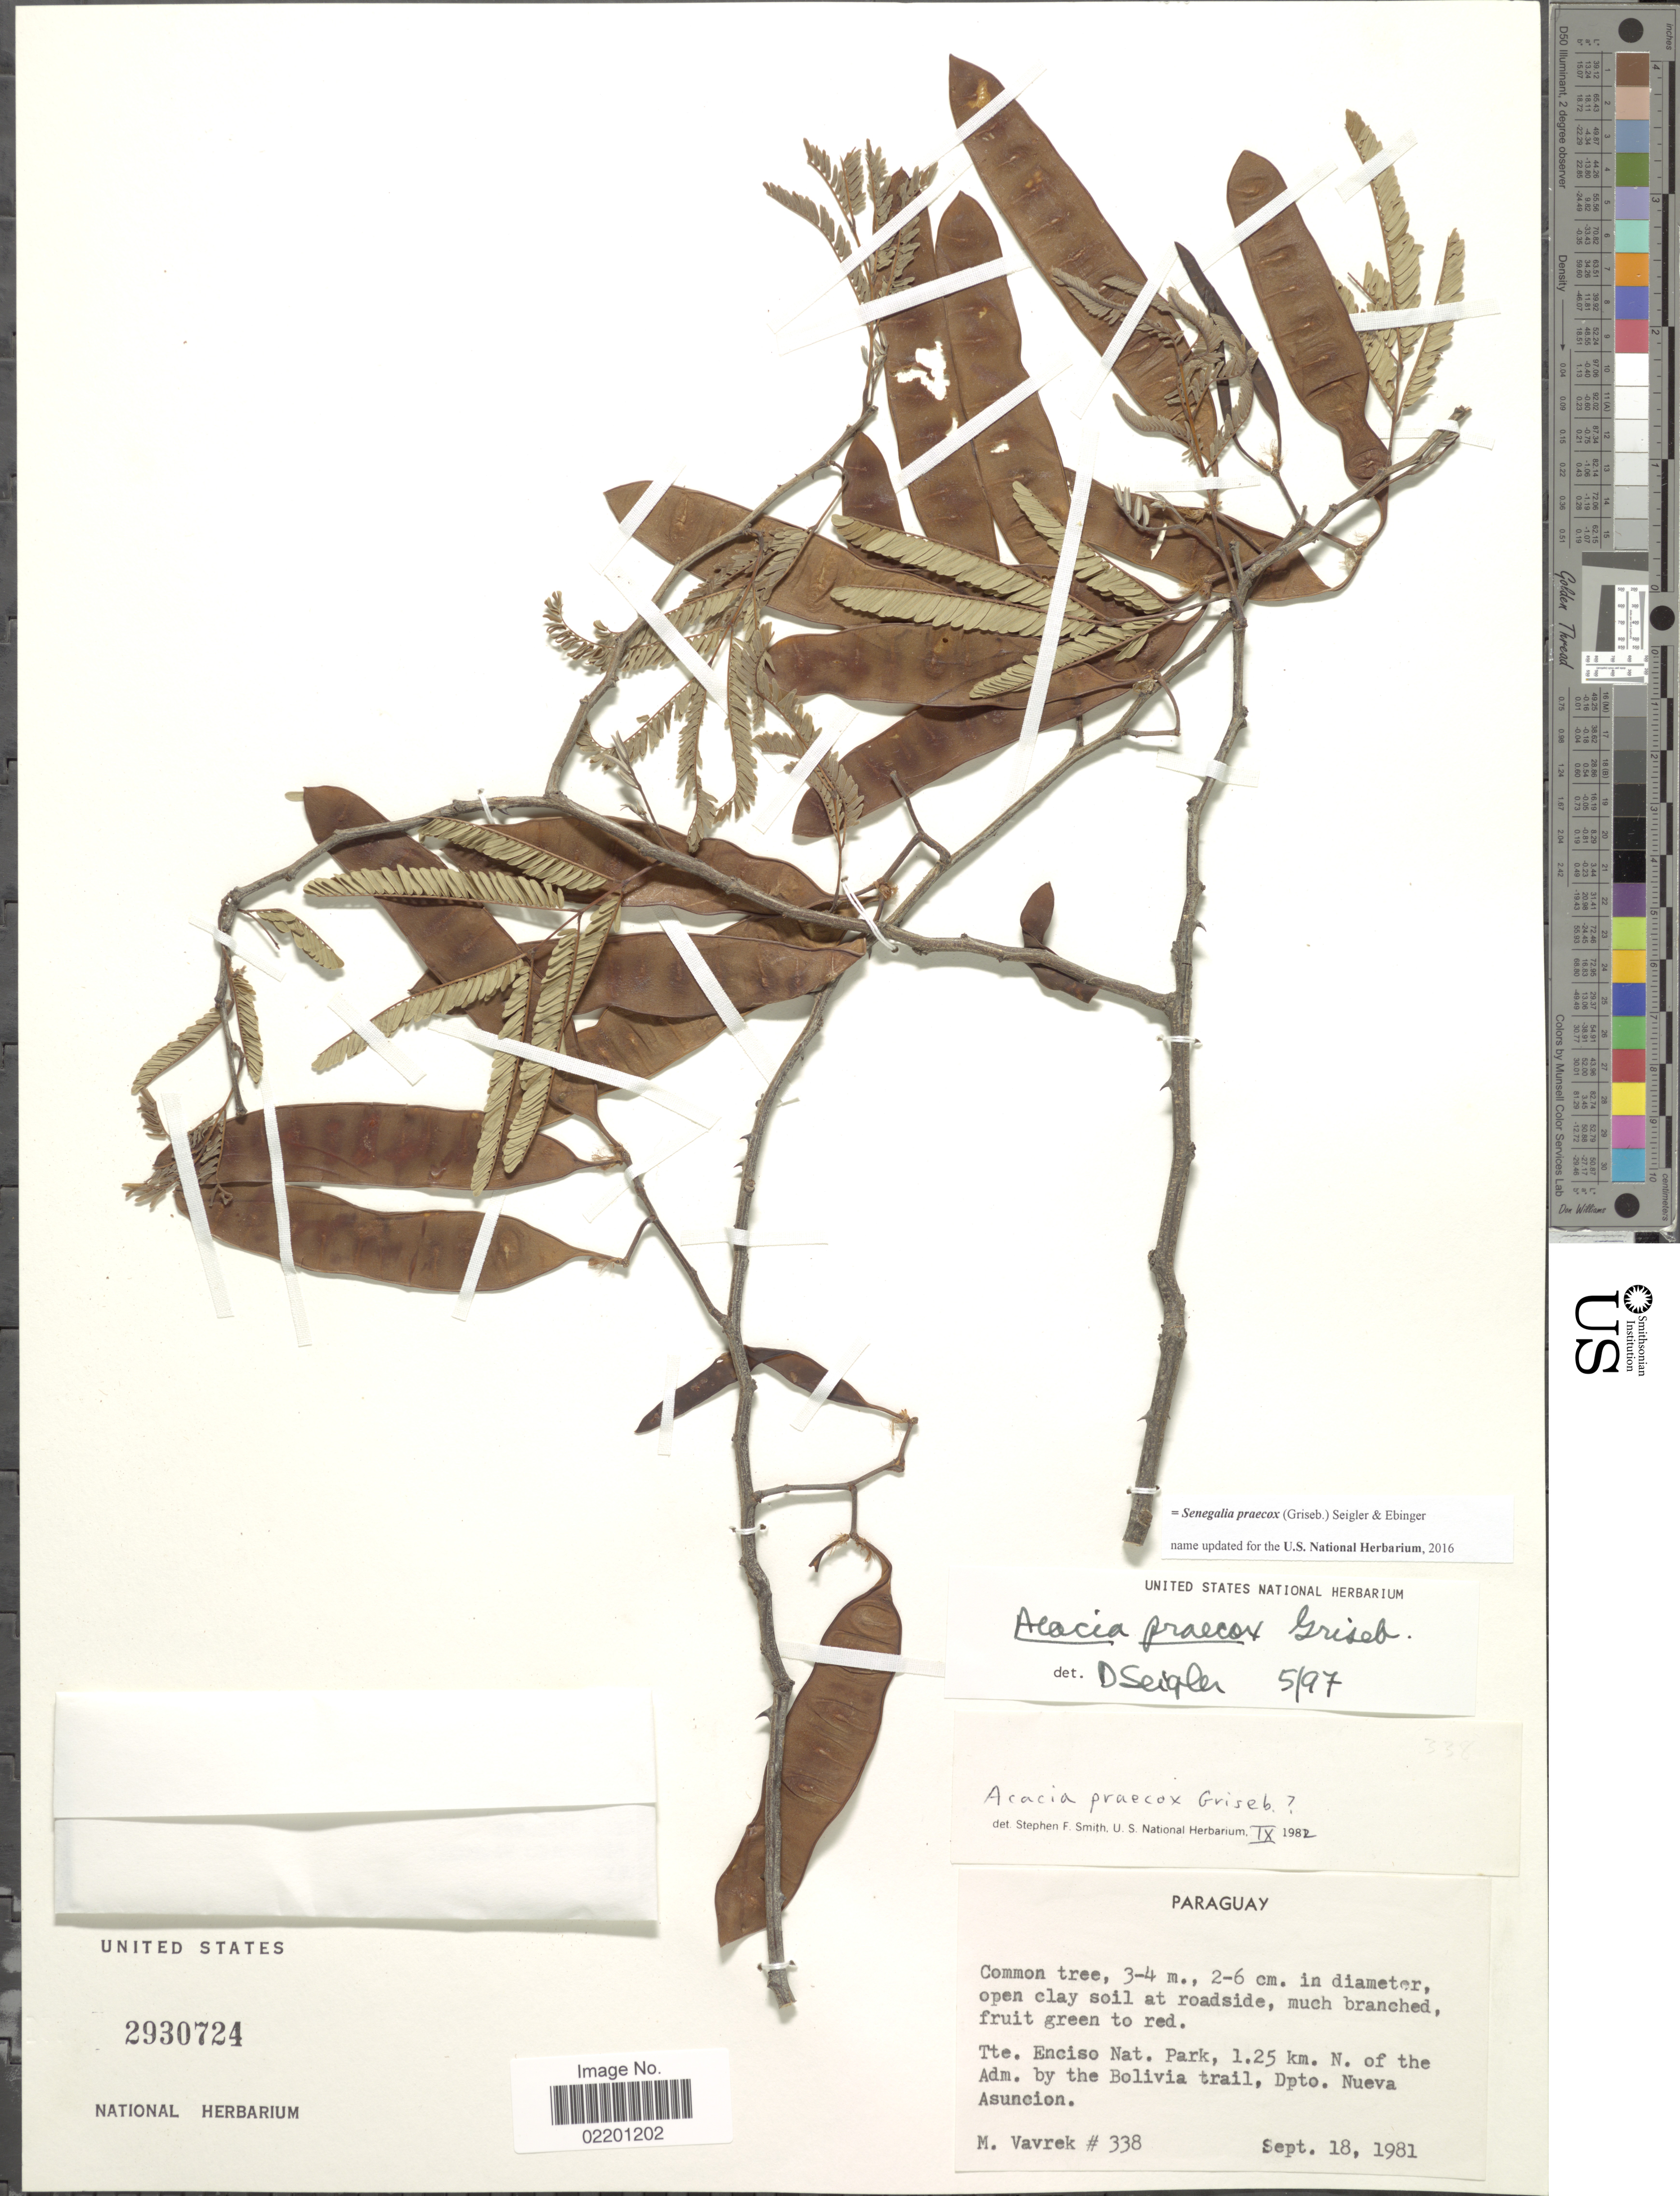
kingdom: Plantae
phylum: Tracheophyta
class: Magnoliopsida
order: Fabales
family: Fabaceae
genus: Senegalia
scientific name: Senegalia praecox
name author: (Griseb.) Seigler & Ebinger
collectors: M. Vavrek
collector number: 338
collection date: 1981-09-18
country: Paraguay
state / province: Asuncion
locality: Tte. Enciso Nat. Park, 1.25 km. N. of the Adm. by the Bolivia trail, Dpto. Nueva Asuncion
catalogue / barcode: US 2930724